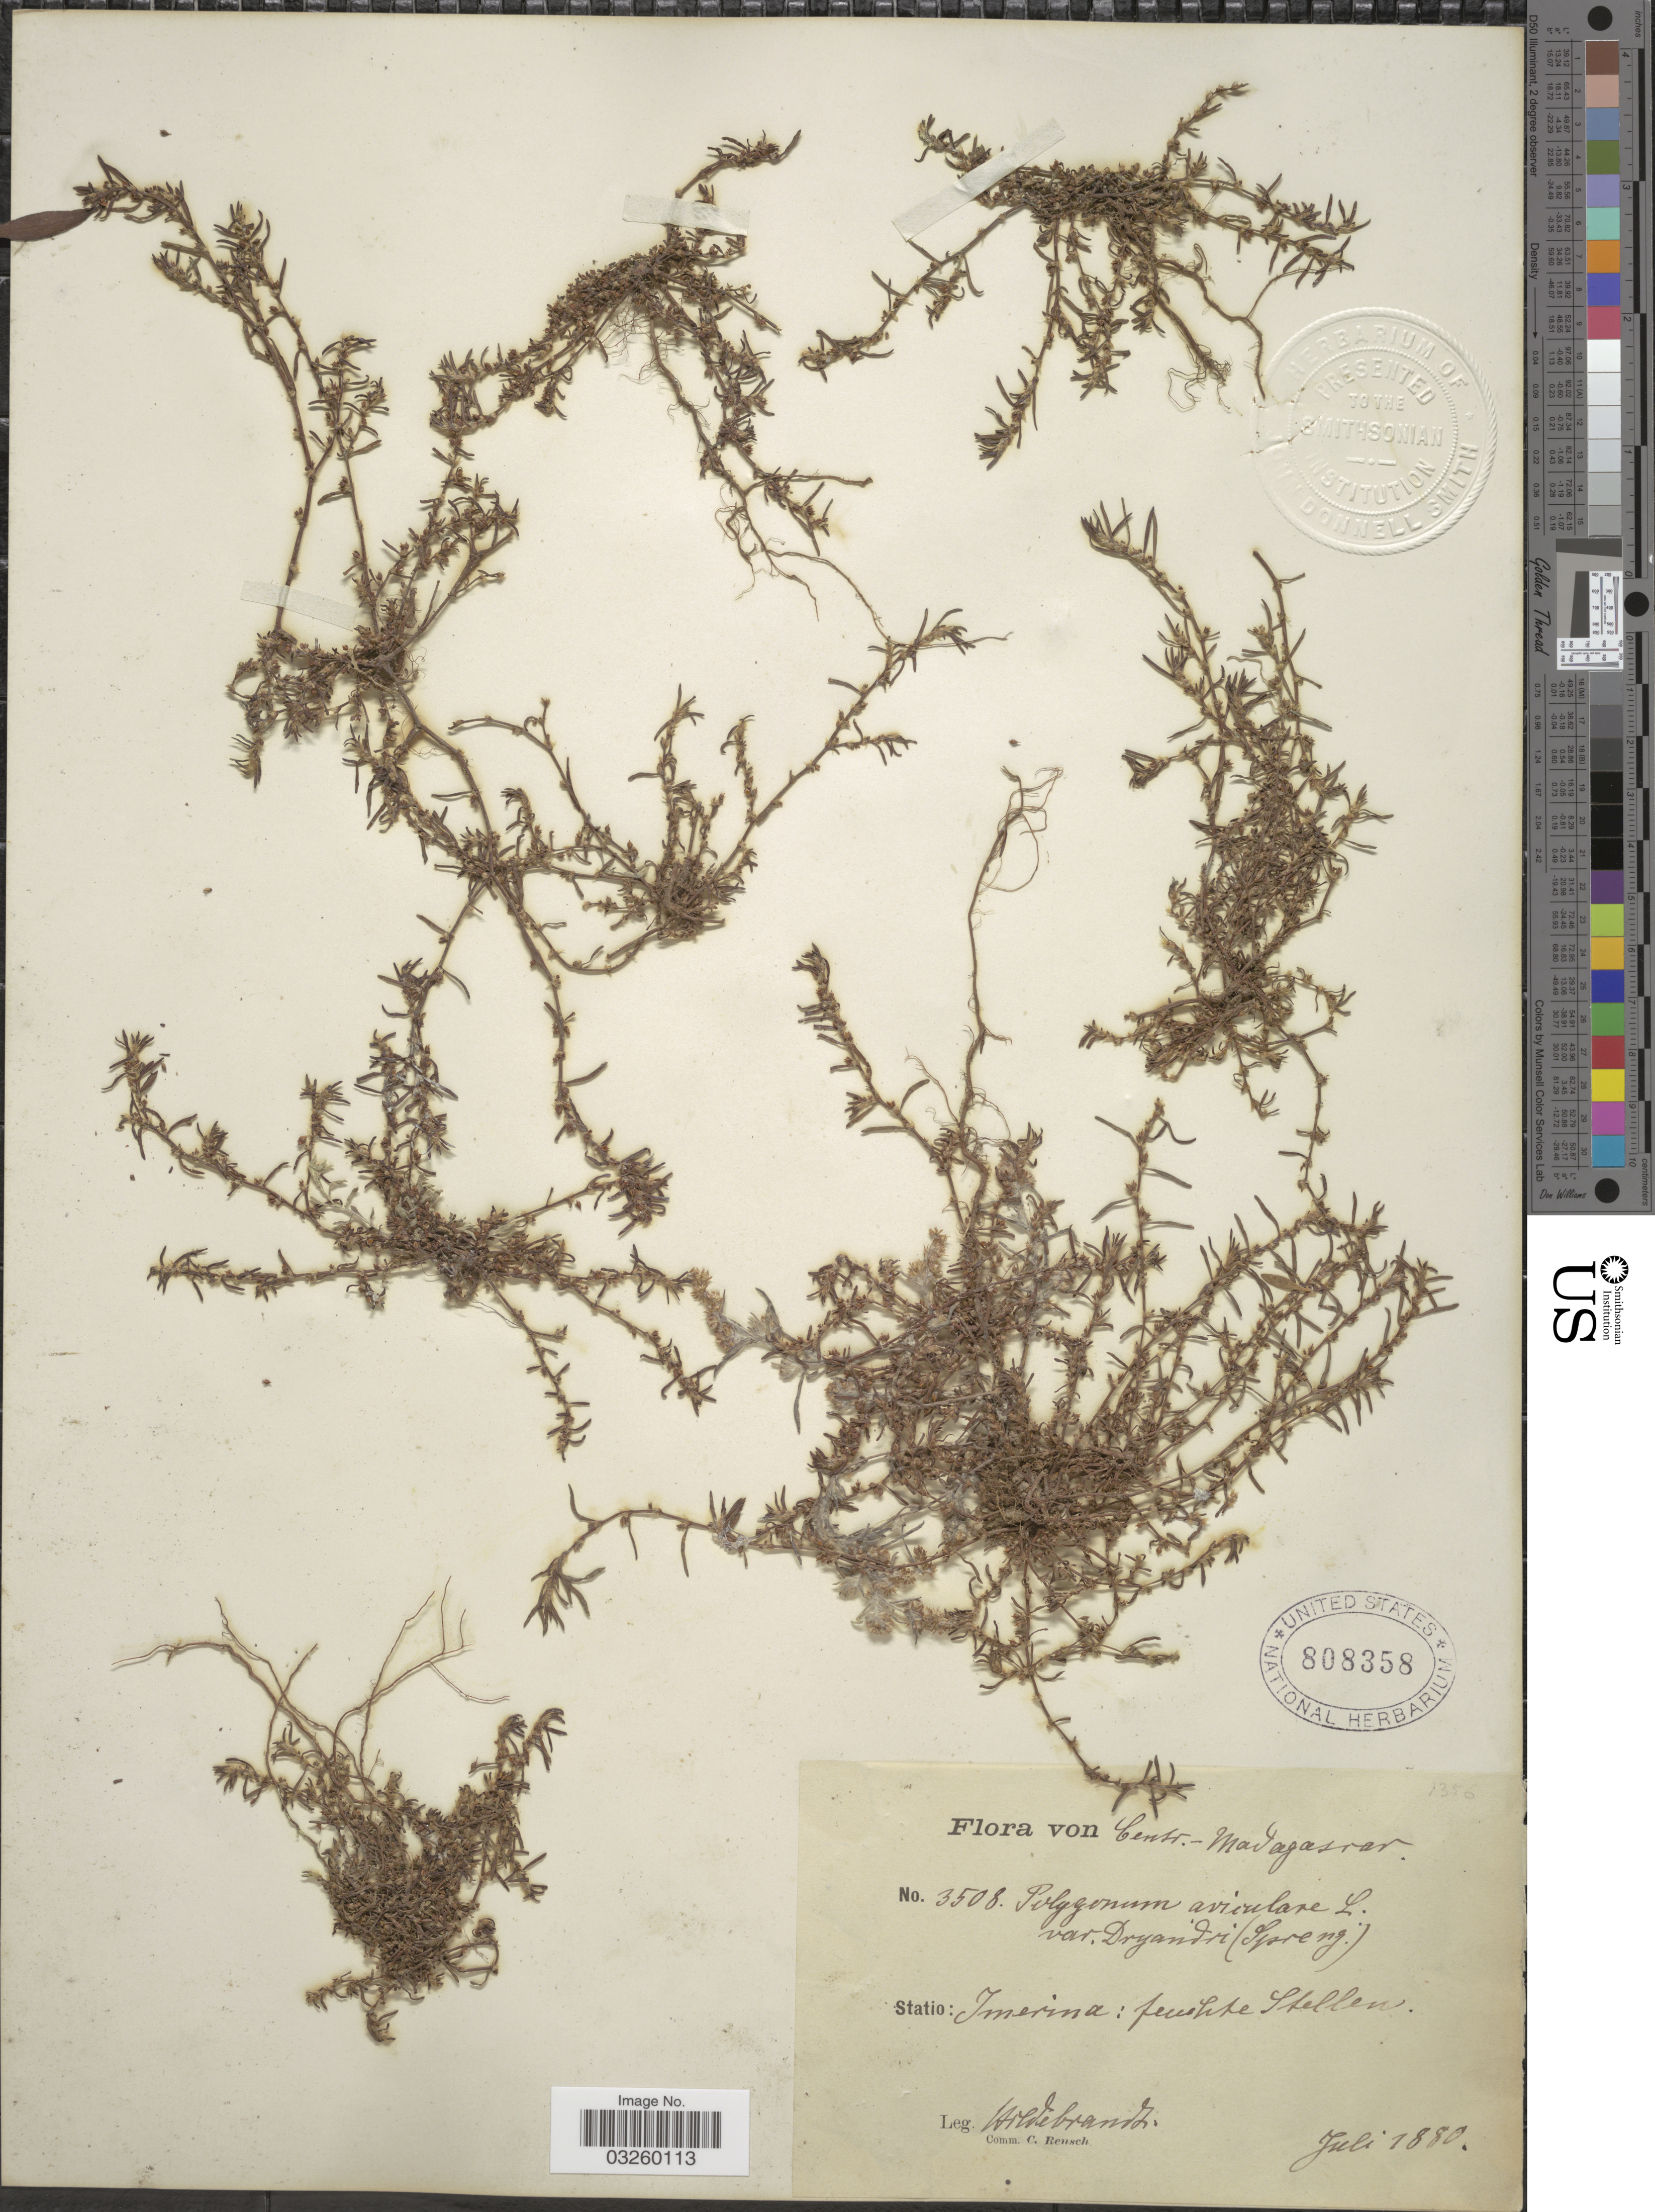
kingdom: Plantae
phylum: Tracheophyta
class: Magnoliopsida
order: Caryophyllales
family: Polygonaceae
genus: Polygonum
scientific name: Polygonum aviculare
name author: L.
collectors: J. Hildebrandt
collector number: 3508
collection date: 1880-07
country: Madagascar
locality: Centr.-Madagascar. Statio Imerina: feuchte Stellen.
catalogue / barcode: US 808358